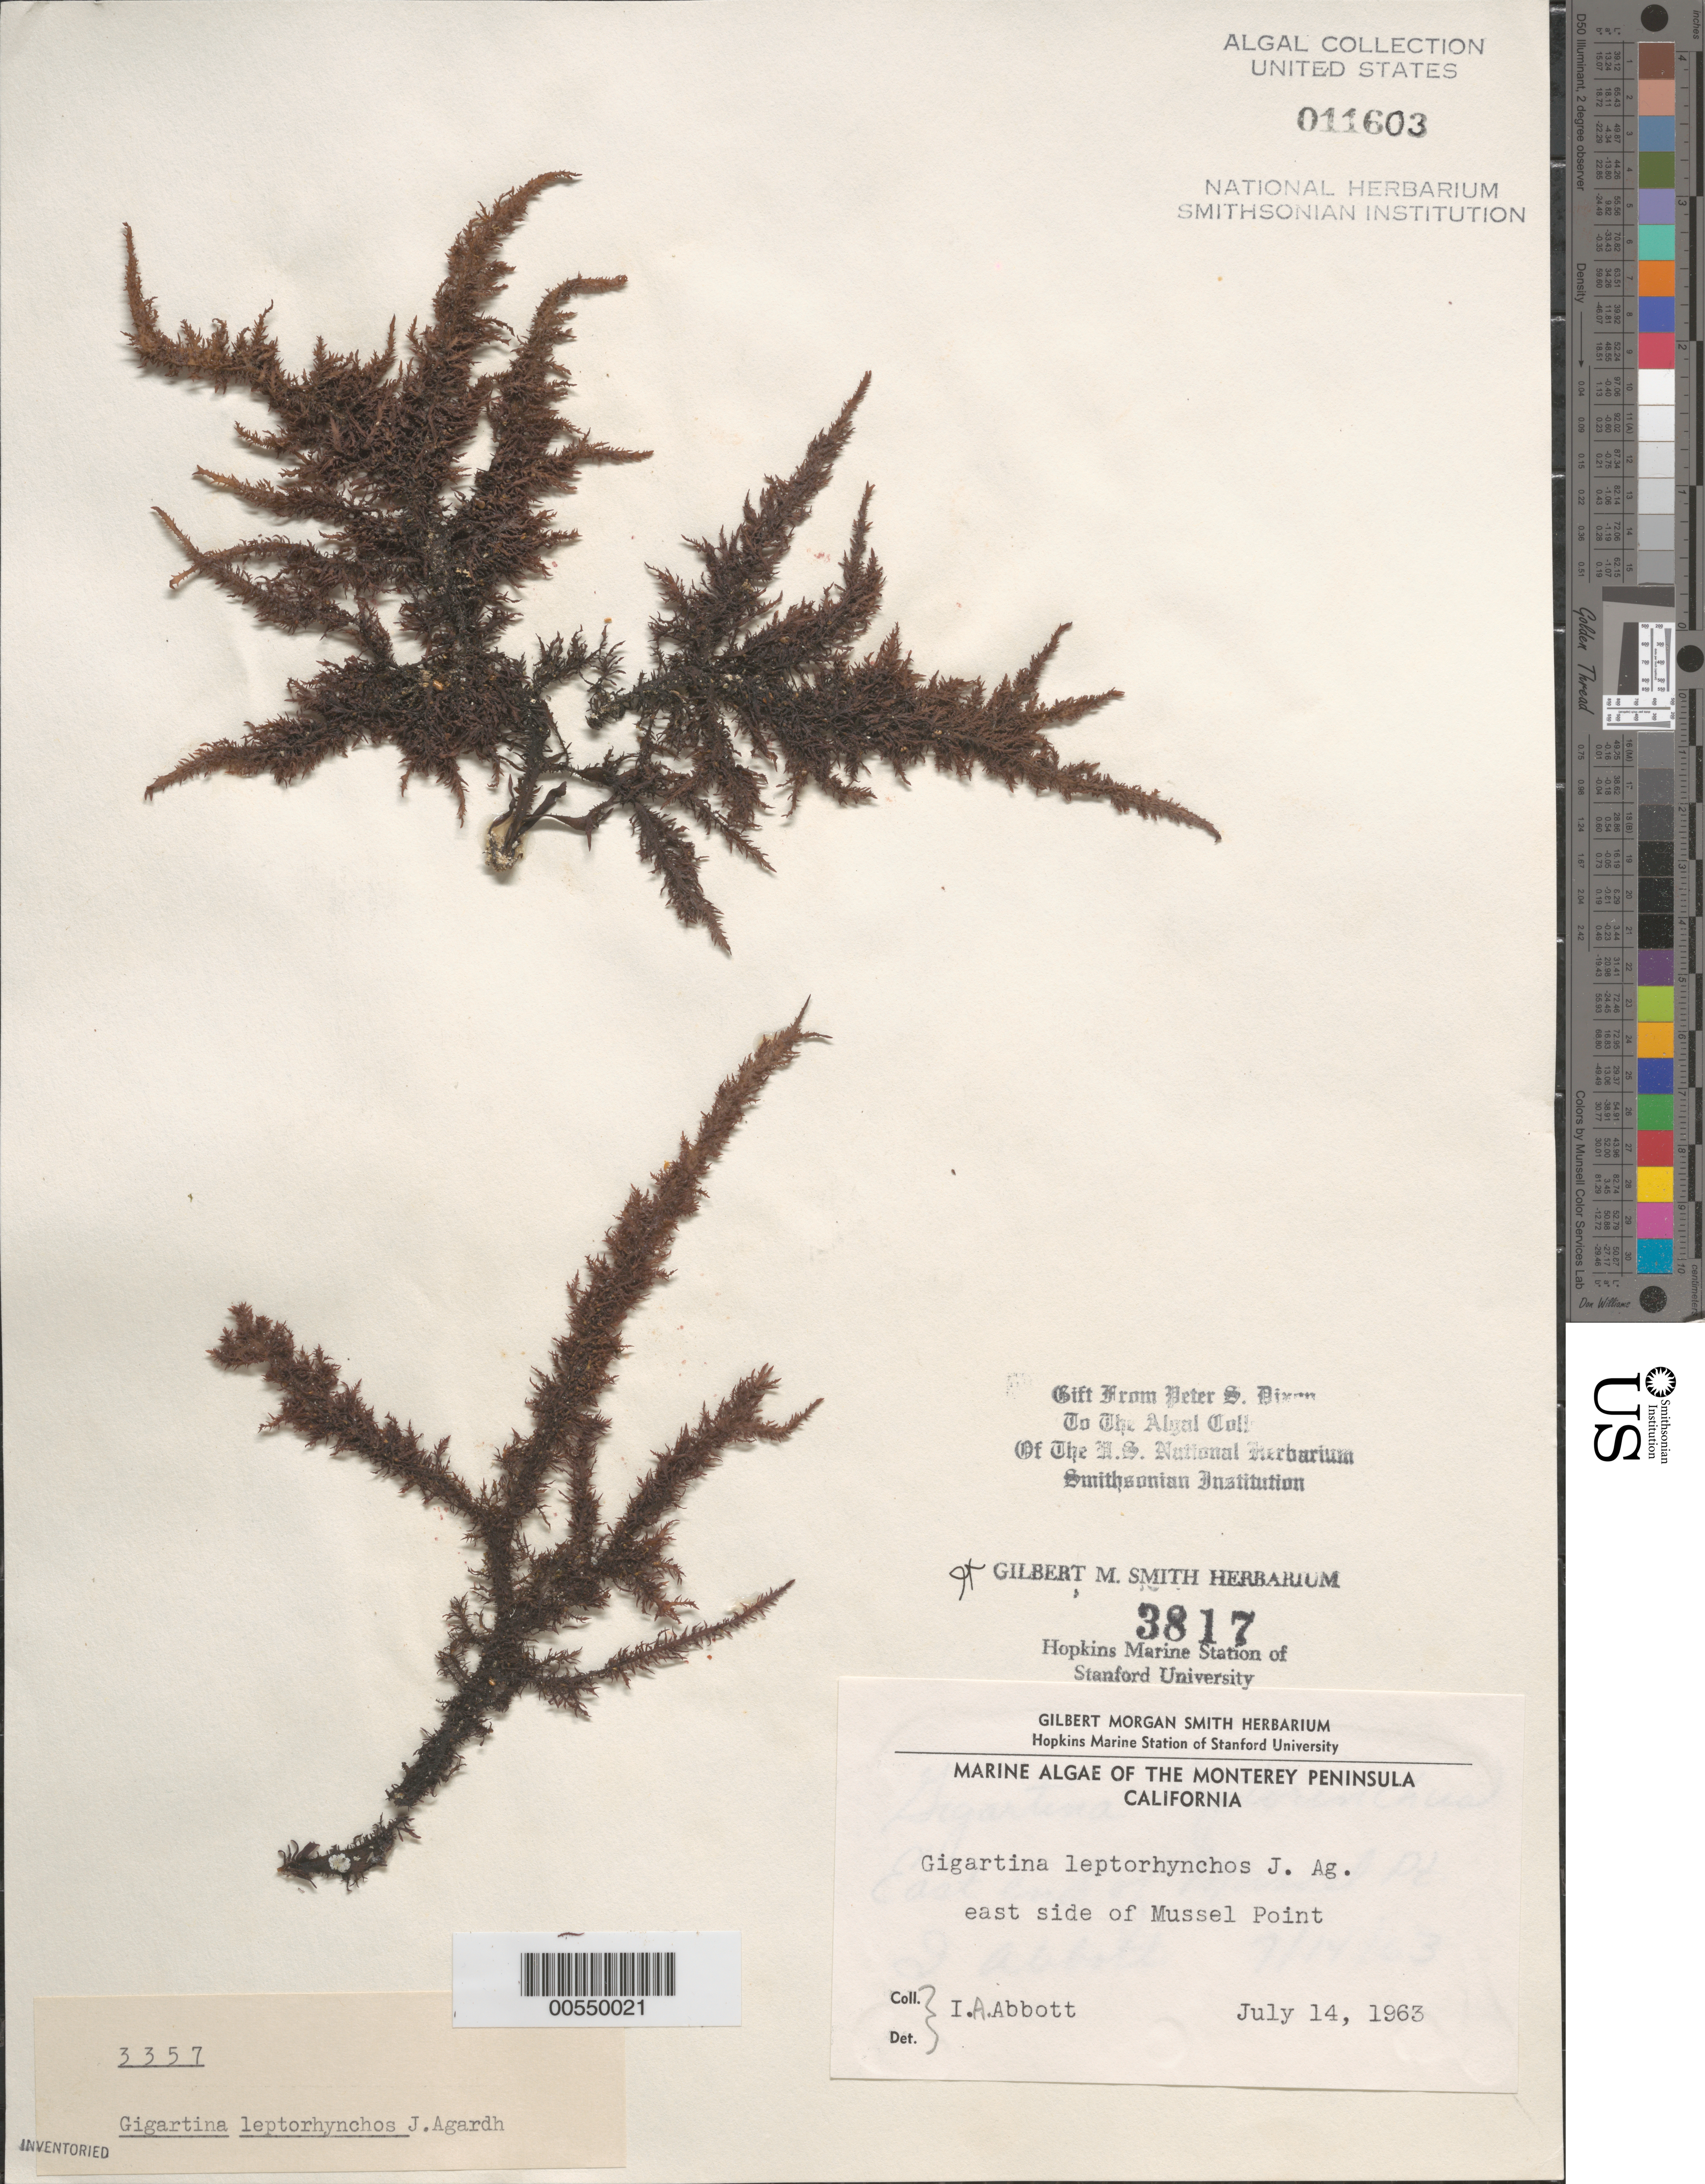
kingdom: Plantae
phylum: Rhodophyta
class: Florideophyceae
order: Gigartinales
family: Gigartinaceae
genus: Gigartina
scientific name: Gigartina leptorhynchos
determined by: Abbott, Isabella A.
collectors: I. A. Abbott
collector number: PSD 3357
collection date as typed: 14 Jul 1963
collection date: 1963-07-14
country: United States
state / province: California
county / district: Monterey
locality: Mussel Point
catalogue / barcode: US 11603